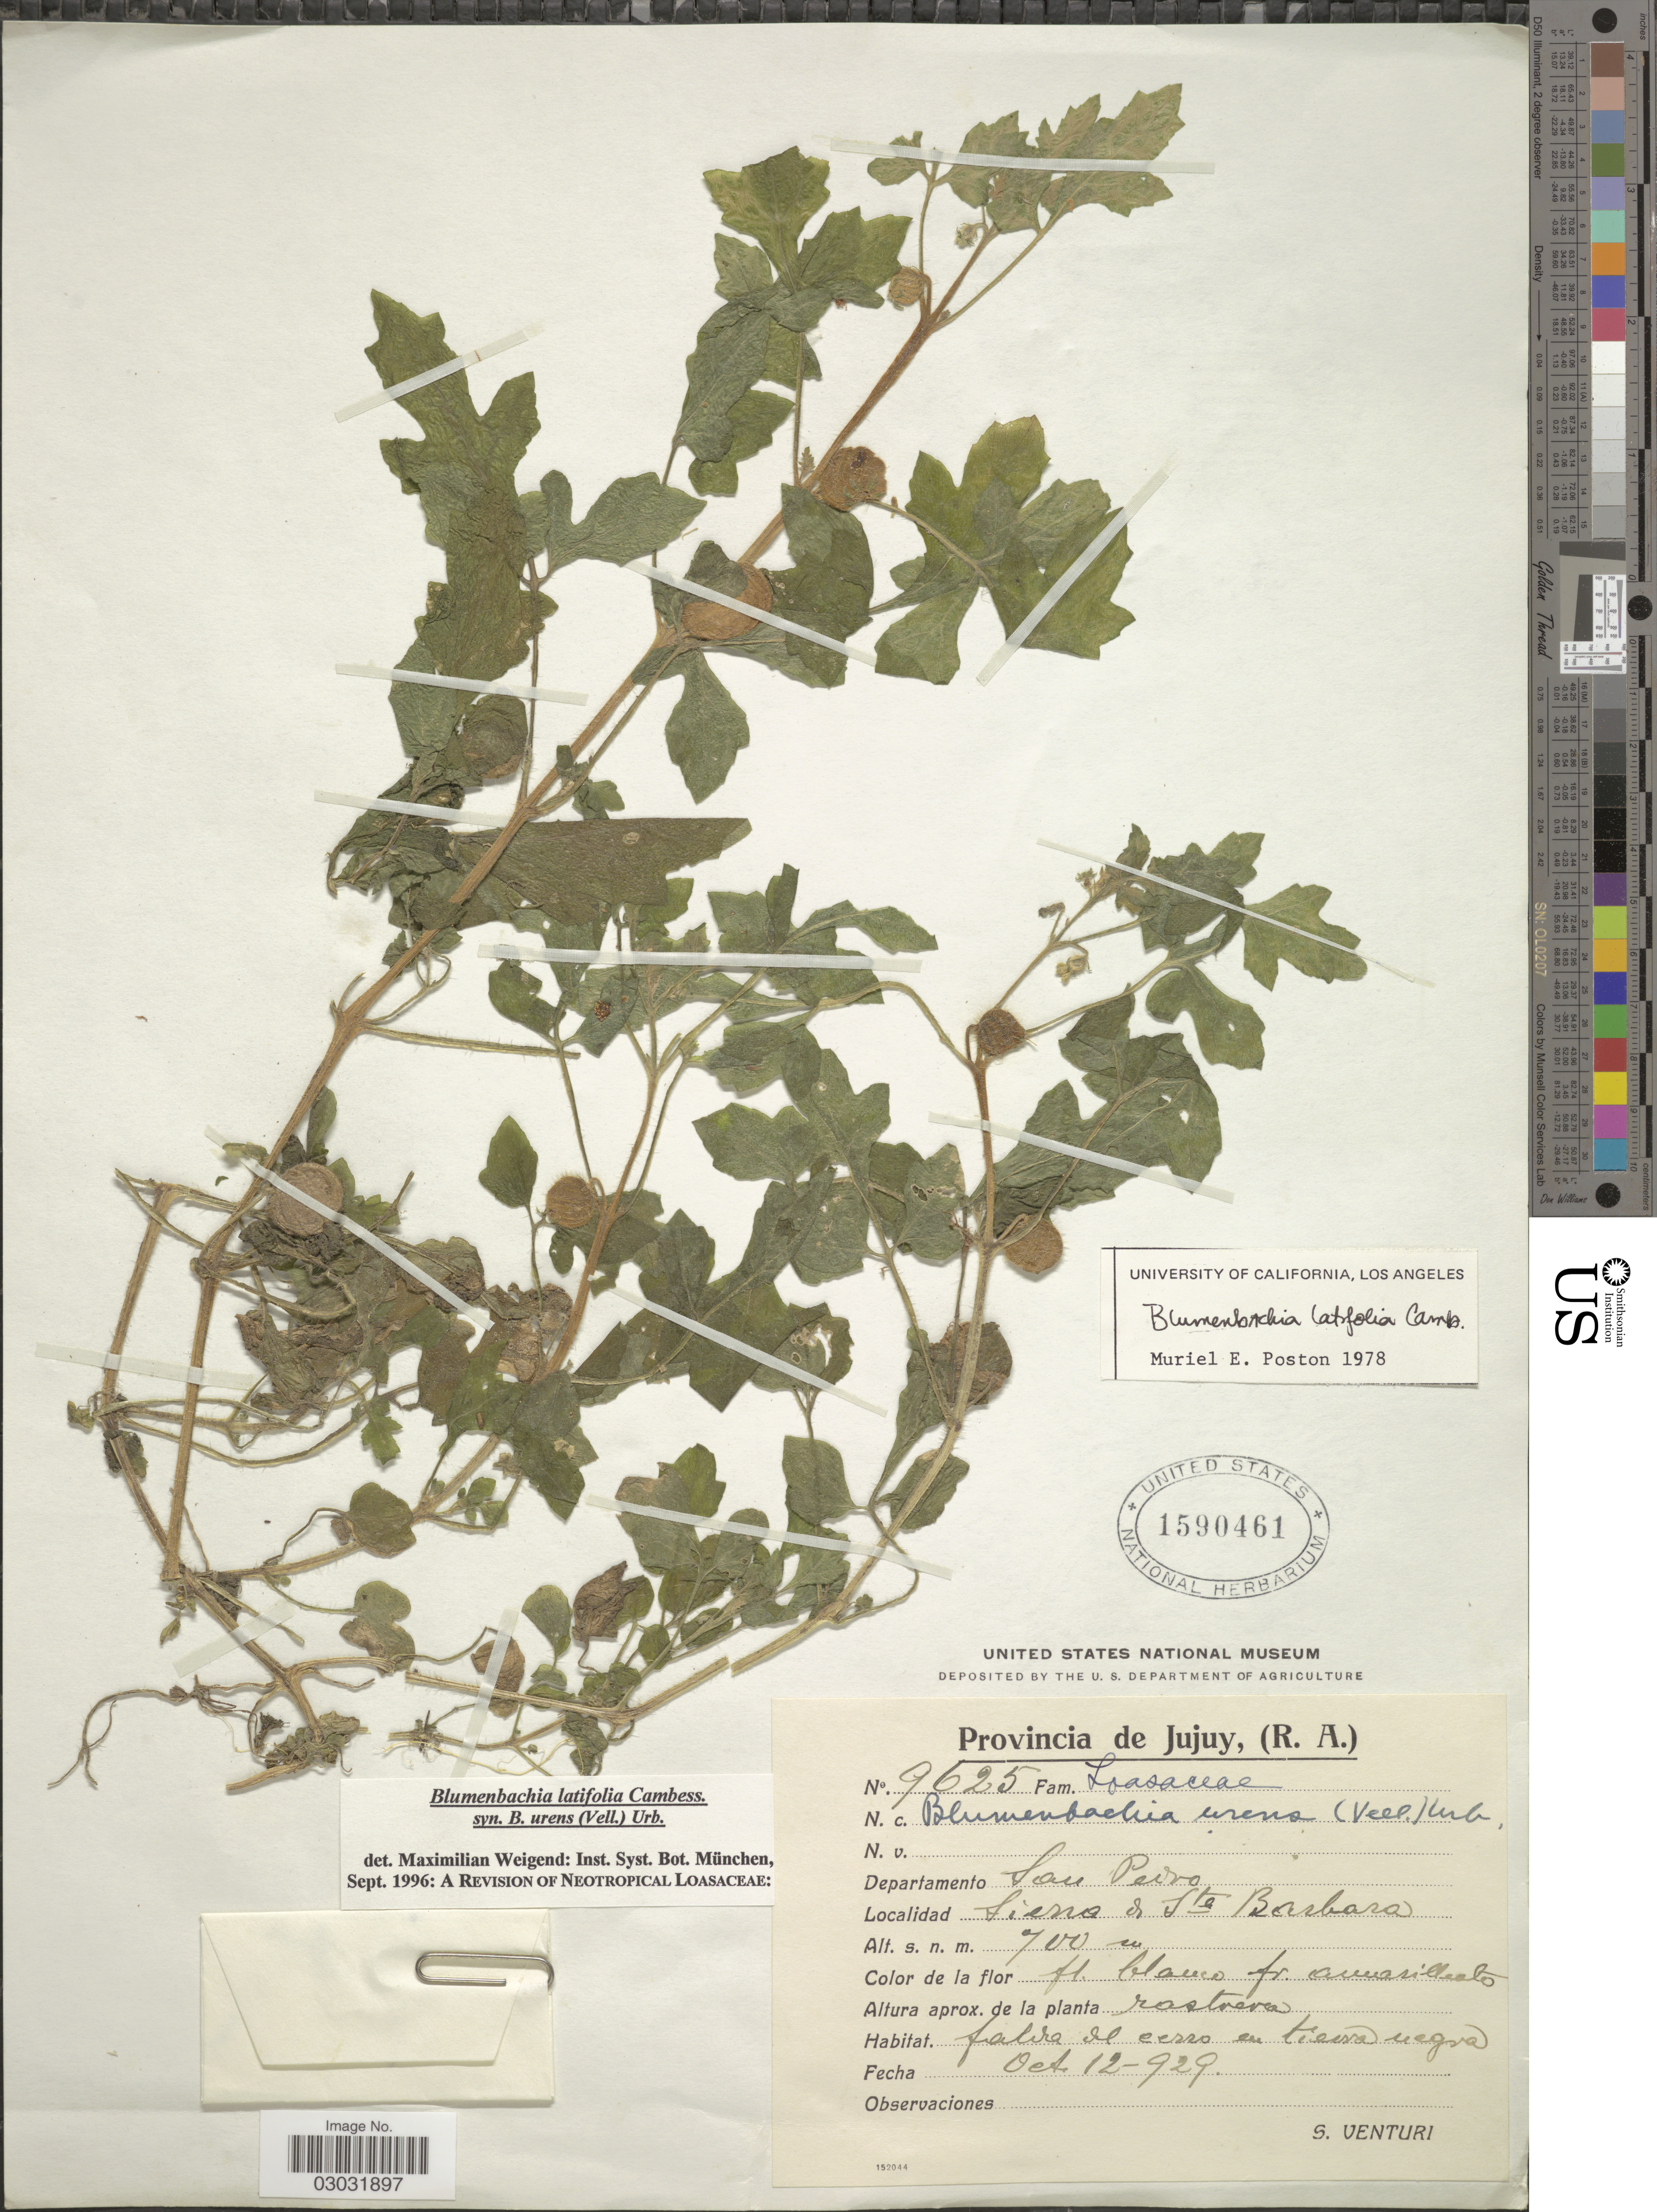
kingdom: Plantae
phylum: Tracheophyta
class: Magnoliopsida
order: Cornales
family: Loasaceae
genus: Blumenbachia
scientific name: Blumenbachia latifolia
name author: Cambess.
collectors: S. Venturi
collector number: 9625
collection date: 1929-10-12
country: Argentina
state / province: Jujuy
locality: Departamento San Pedro. Sierra de Sta Barbara.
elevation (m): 700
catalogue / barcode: US 1590461